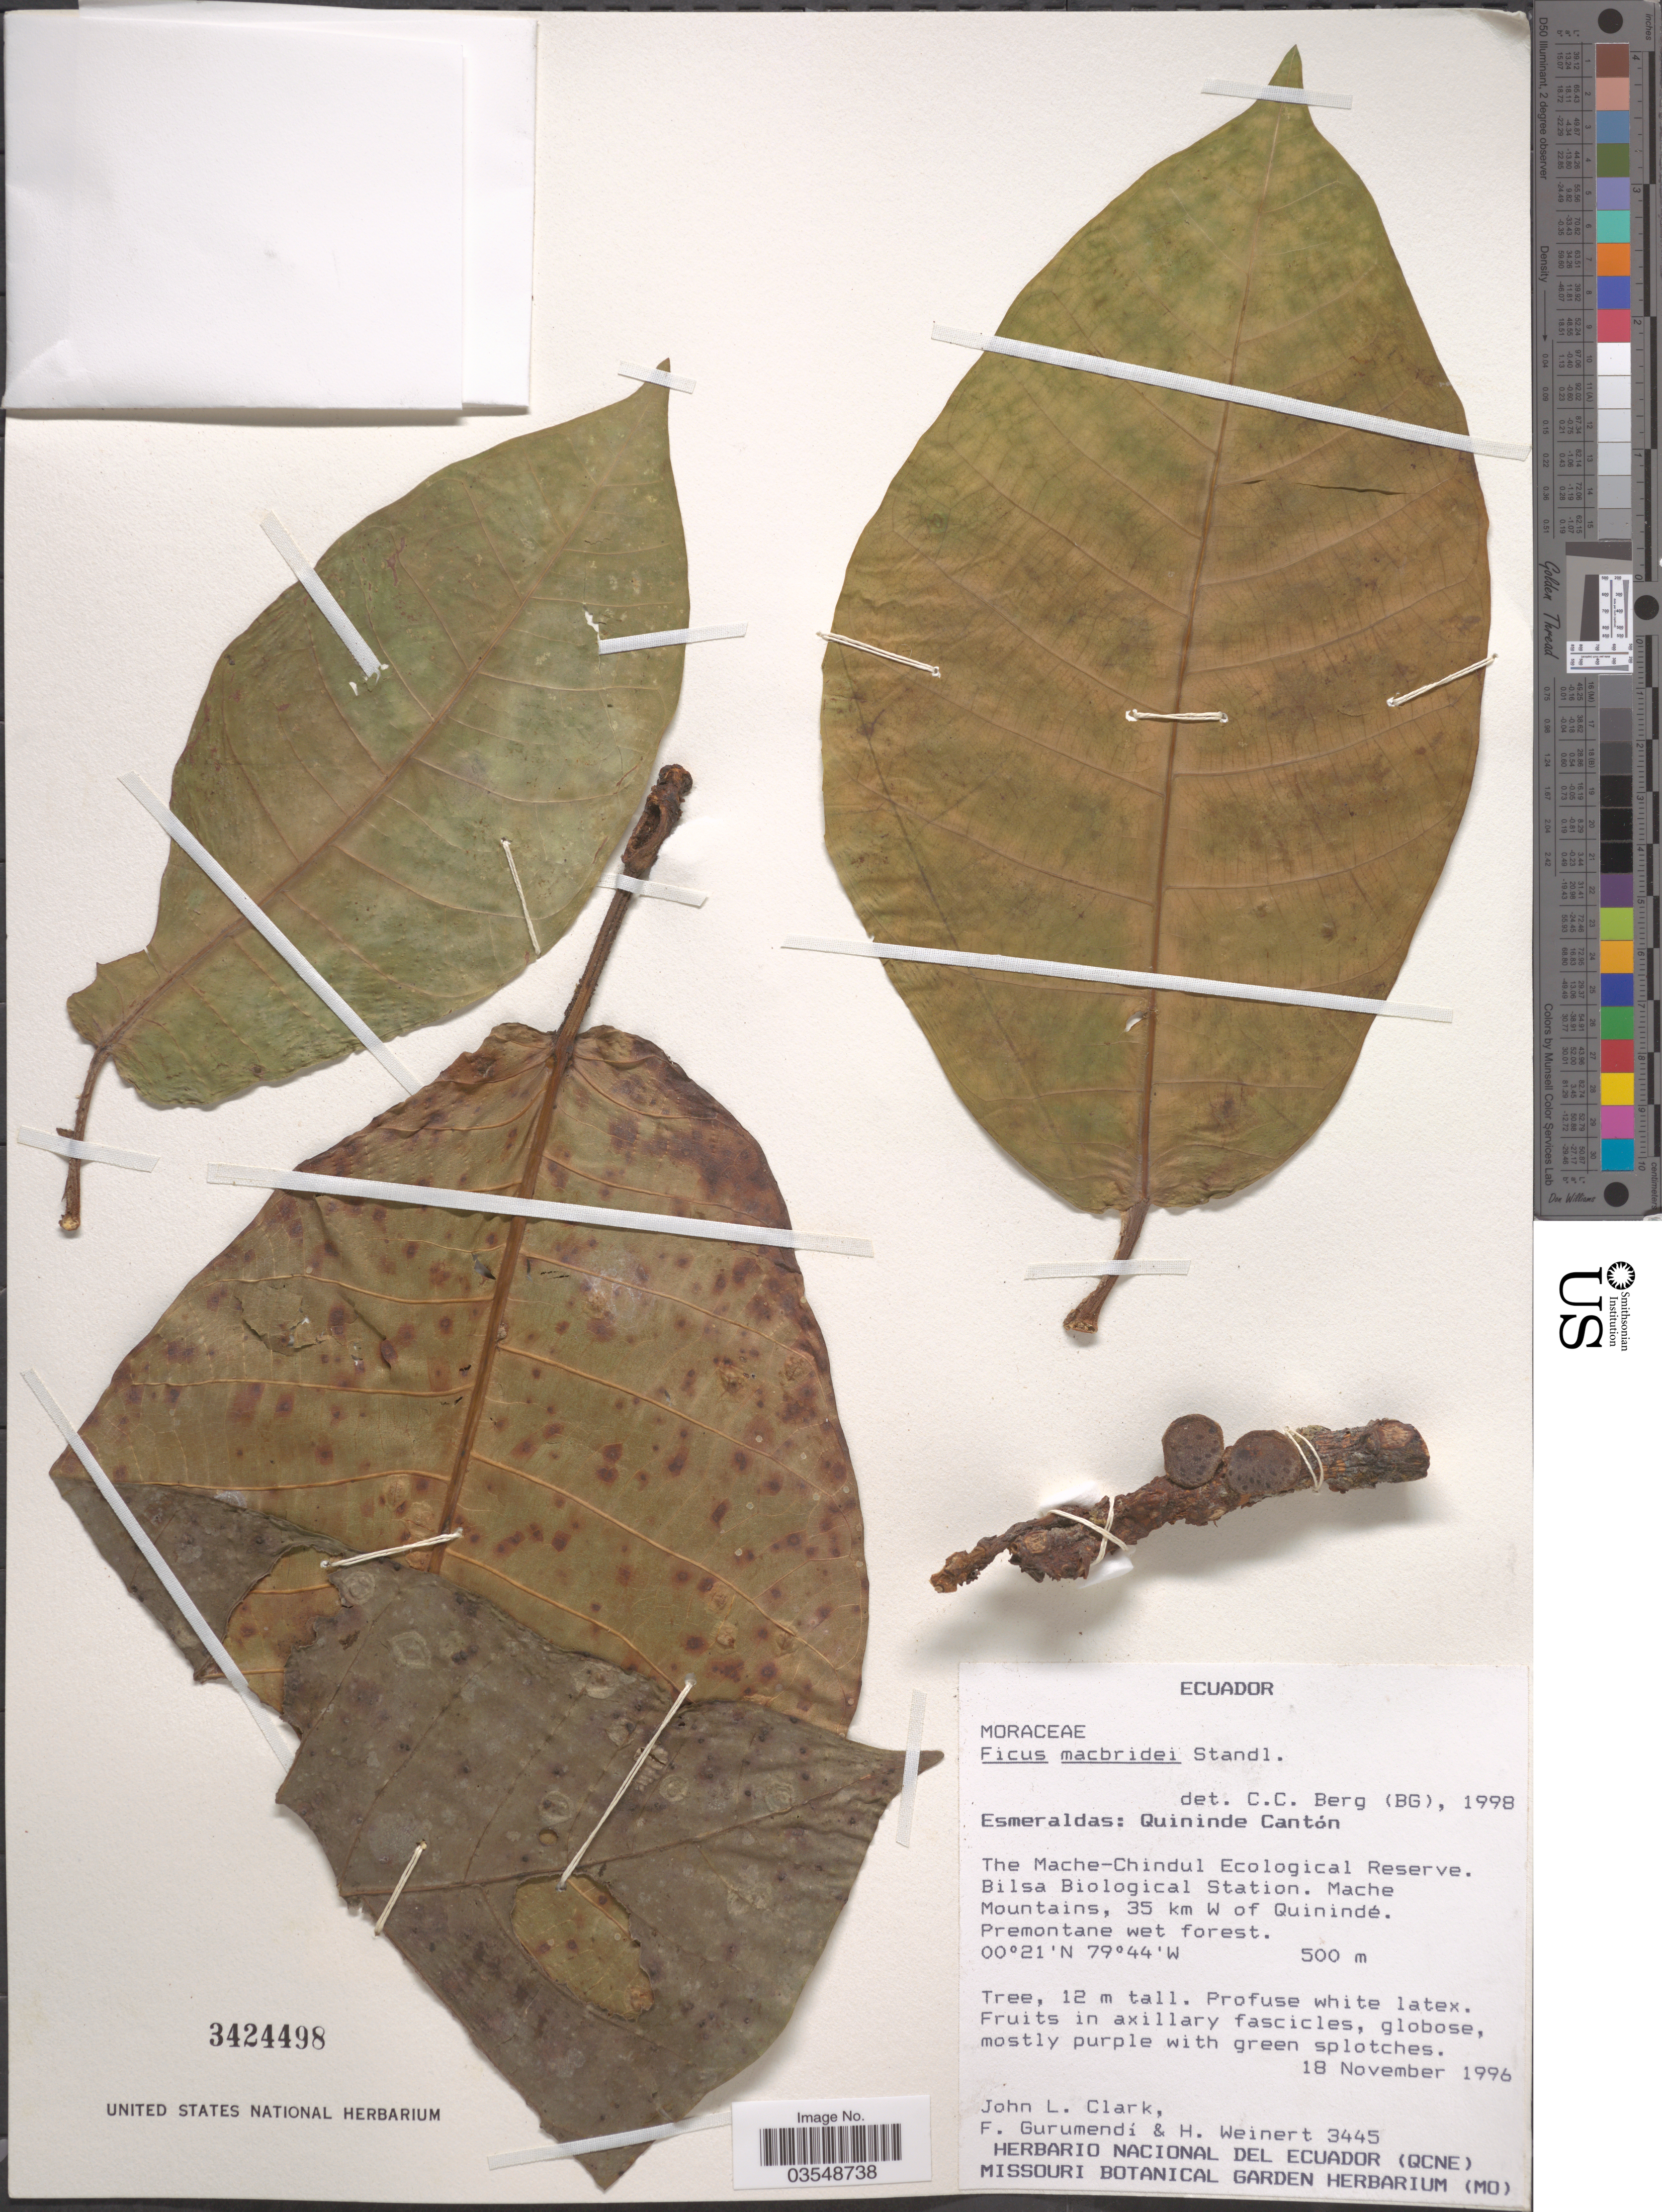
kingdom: Plantae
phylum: Tracheophyta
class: Magnoliopsida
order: Rosales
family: Moraceae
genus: Ficus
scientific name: Ficus macbridei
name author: Standl.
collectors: J. L. Clark, F. Gurumendí & H. Weinert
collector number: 3445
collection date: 1996-11-18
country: Ecuador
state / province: Esmeraldas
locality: Quininde Cantón. The Mache-Chindul Ecological Reserve. Bilsa Biological Station. Mache Mountains, 35 km W of Quinindé.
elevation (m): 500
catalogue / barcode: US 3424498